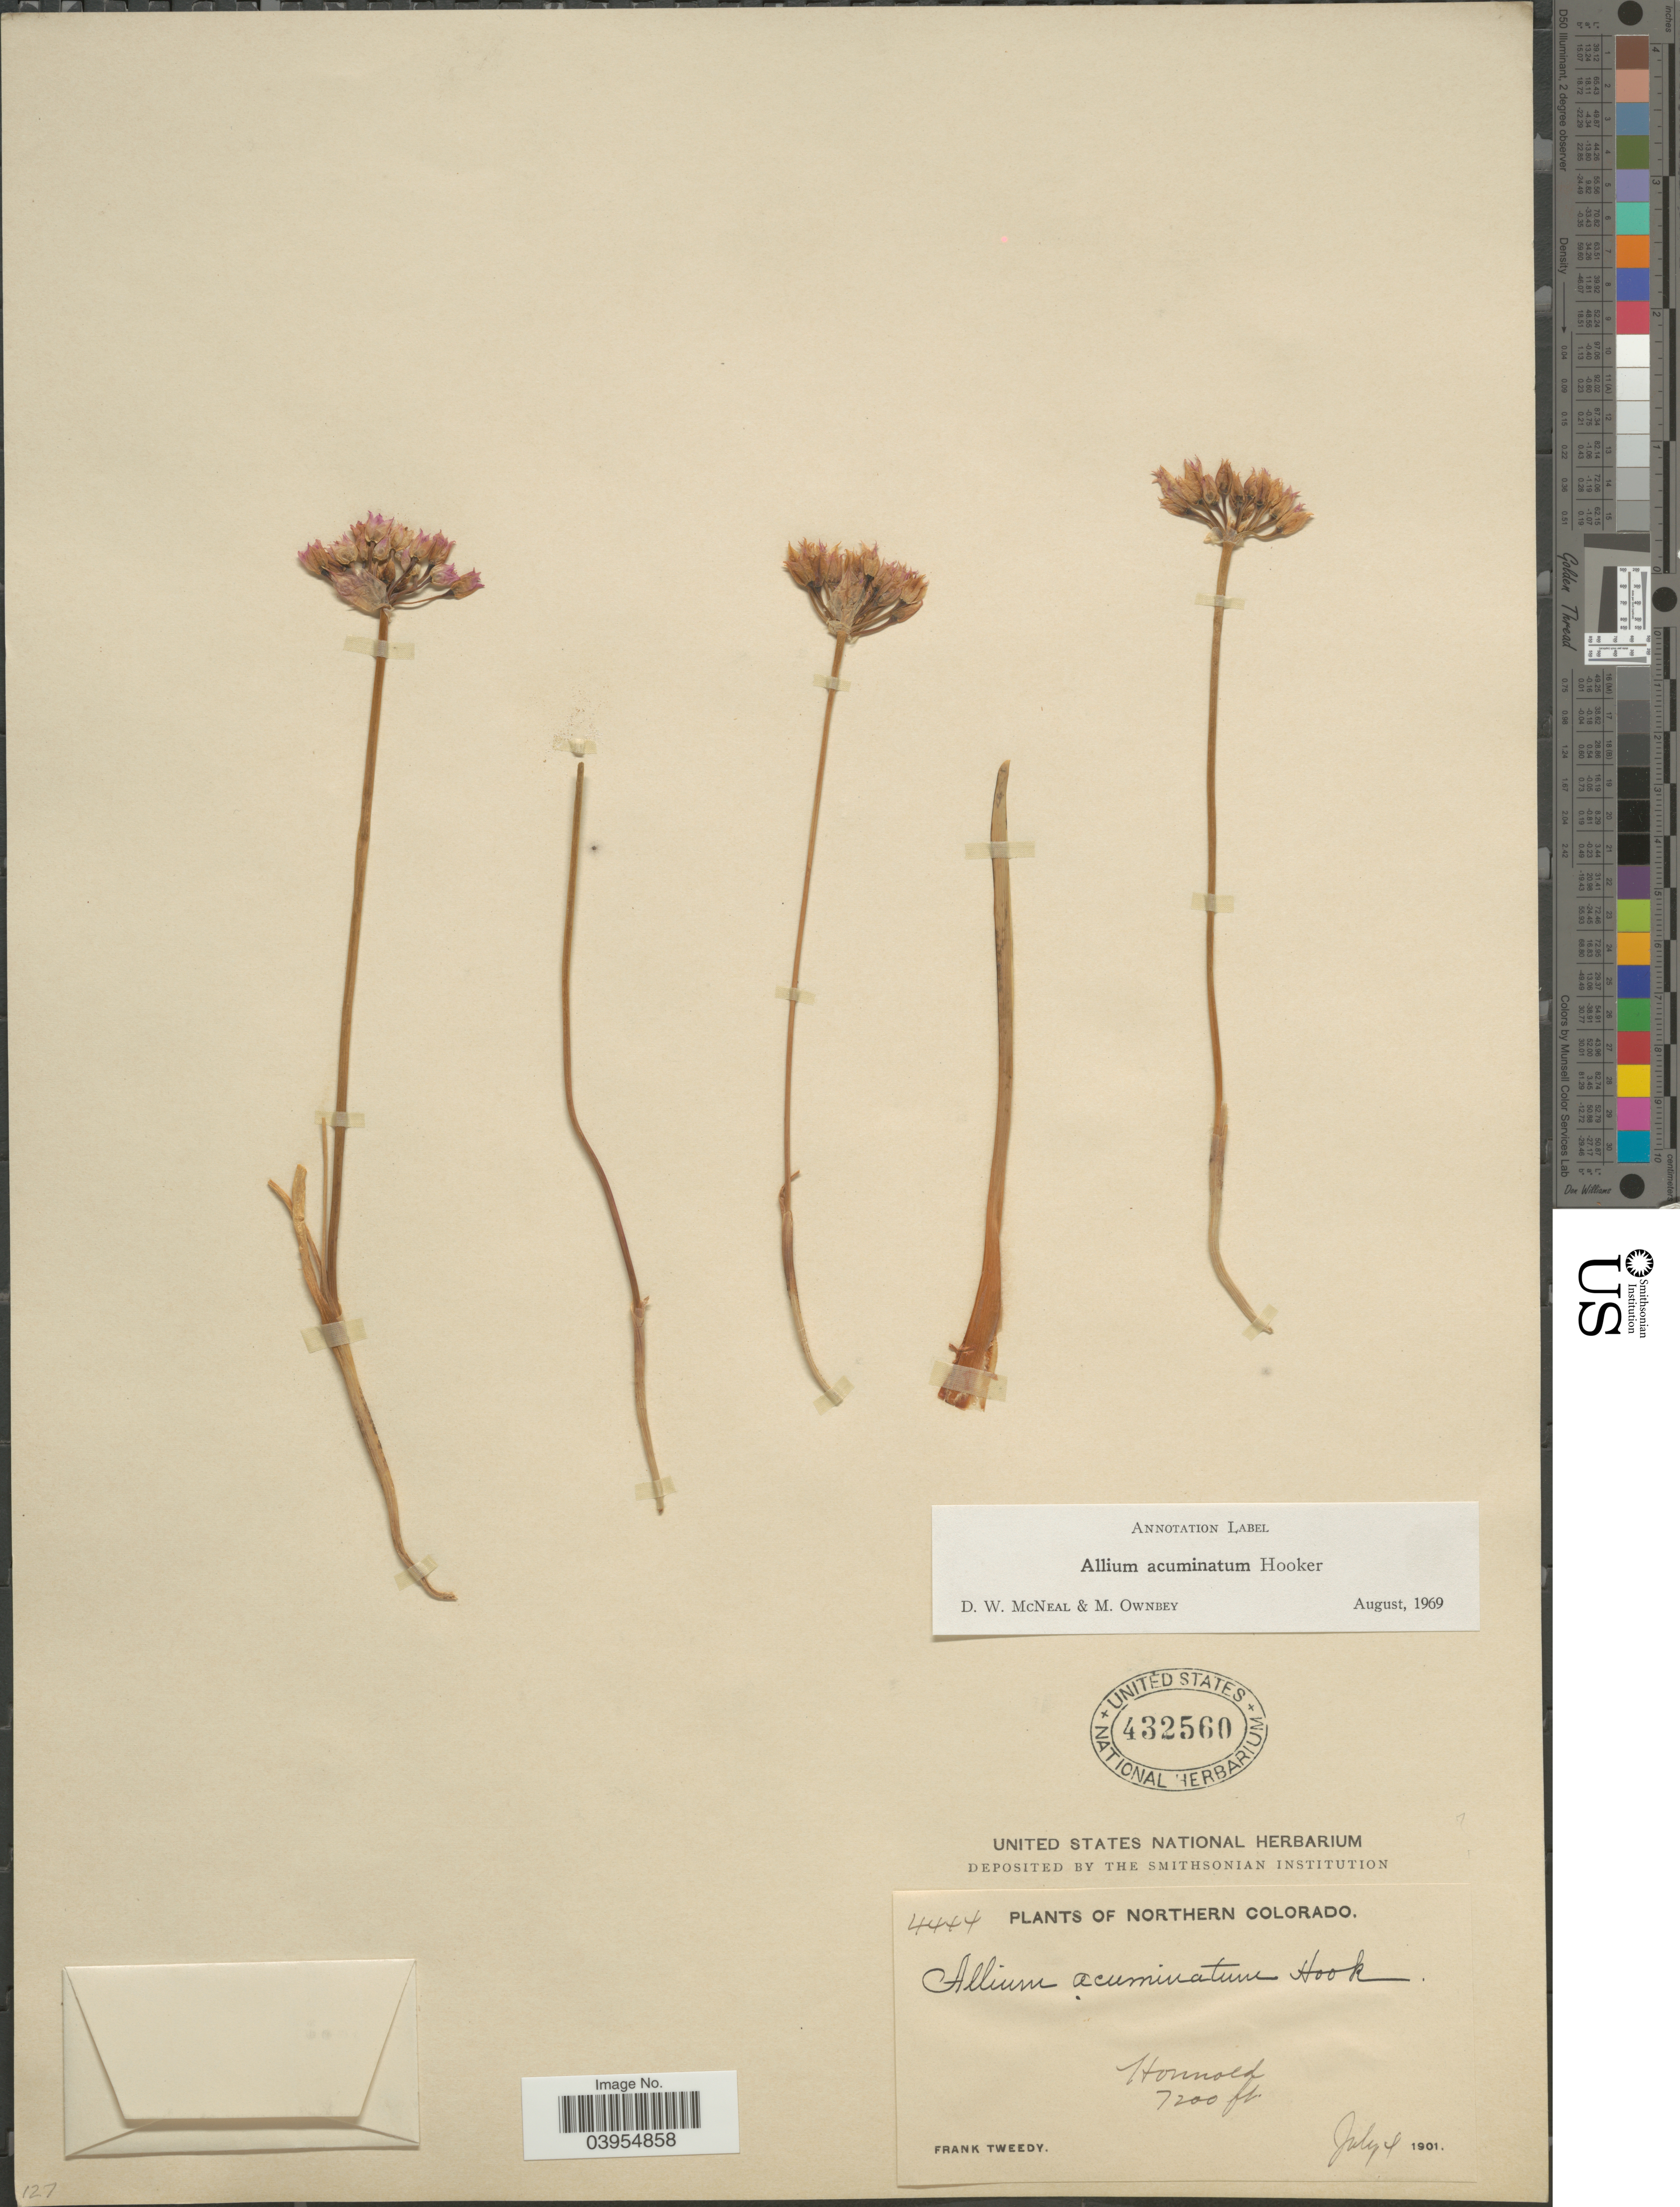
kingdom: Plantae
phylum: Tracheophyta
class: Liliopsida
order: Asparagales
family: Amaryllidaceae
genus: Allium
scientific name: Allium acuminatum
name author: Hook.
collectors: F. Tweedy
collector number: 4444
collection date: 1901-07-04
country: United States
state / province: Colorado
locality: Northern Colorado. Honnold.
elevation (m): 2195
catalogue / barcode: US 432560